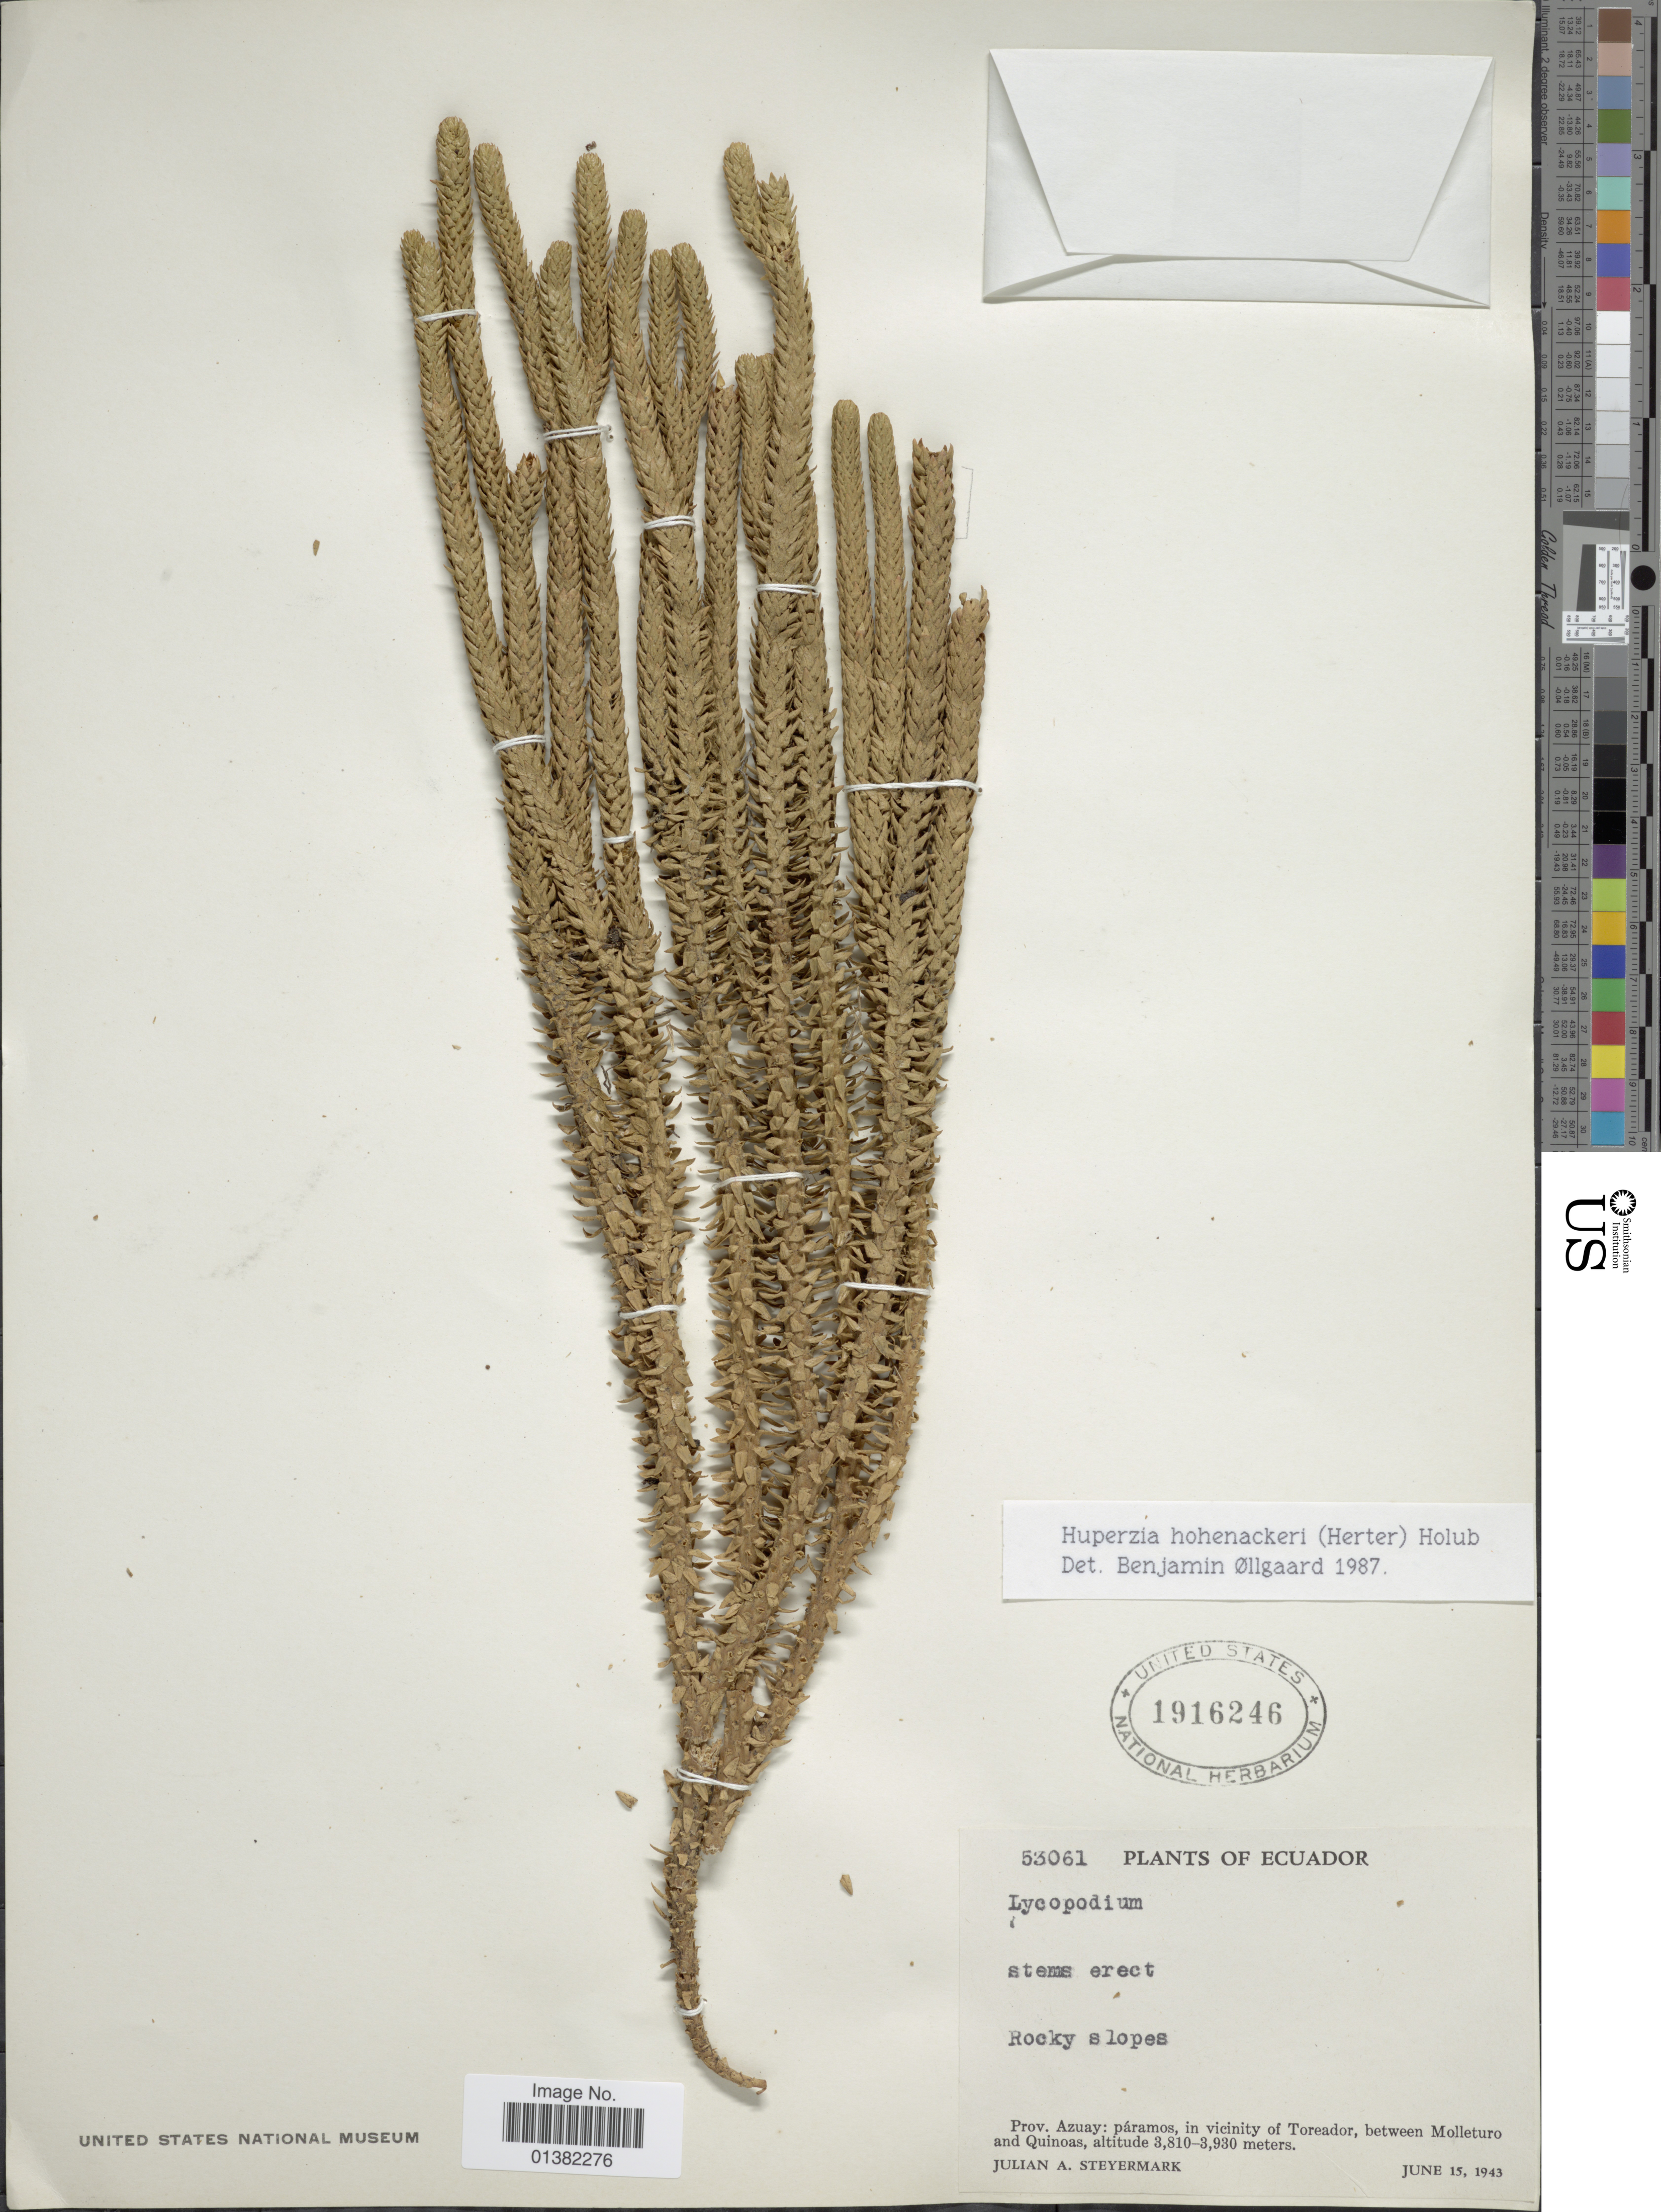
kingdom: Plantae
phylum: Tracheophyta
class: Lycopodiopsida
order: Lycopodiales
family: Lycopodiaceae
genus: Phlegmariurus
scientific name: Phlegmariurus hohenackeri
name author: (Herter) B. Øllg.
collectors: J. Steyermark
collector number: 53061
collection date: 1943-06-16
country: Ecuador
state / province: Azuay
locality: Páramos, in vicinity of Toreador, between Molleturo and Quinoas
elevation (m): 3810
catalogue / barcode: US 1916246